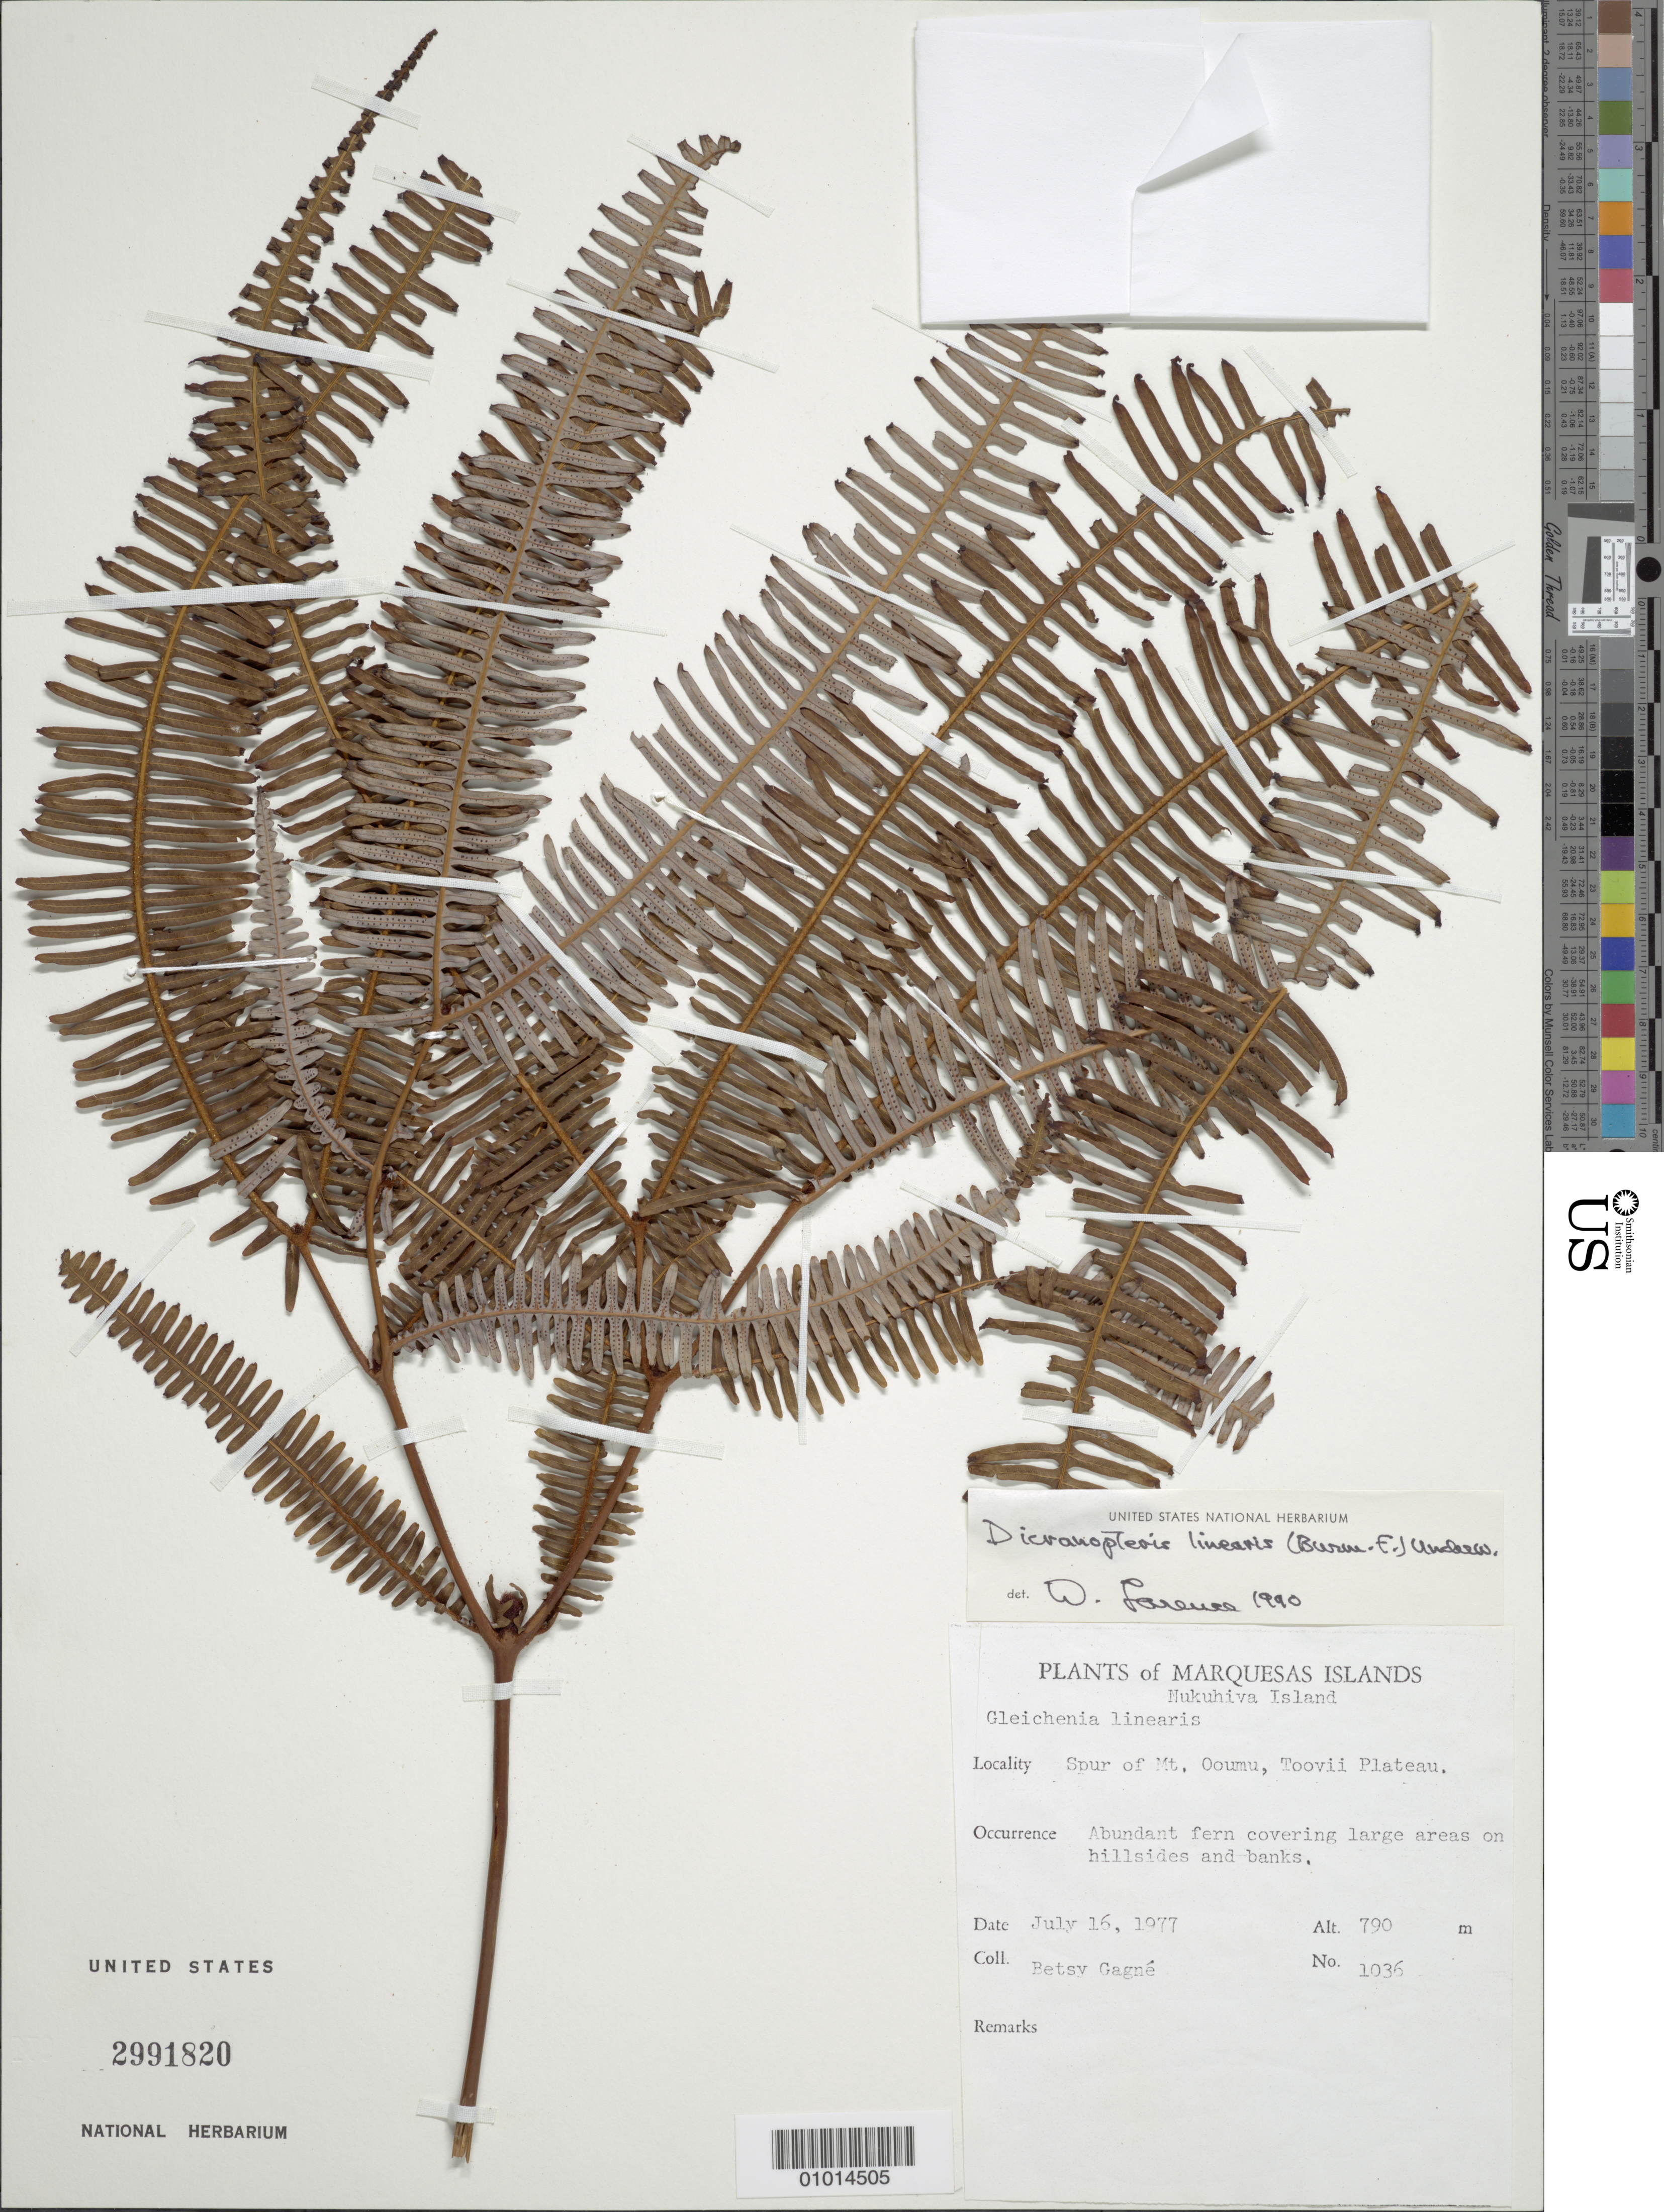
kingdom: Plantae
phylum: Tracheophyta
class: Polypodiopsida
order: Gleicheniales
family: Gleicheniaceae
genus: Dicranopteris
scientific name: Dicranopteris linearis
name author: (Burm. f.) Underw.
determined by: Lorence, David H., (PTBG), National Tropical Botanical Garden (UNITED STATES)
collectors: B. H. Gagné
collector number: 1036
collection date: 1977-07-16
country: French Polynesia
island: Nuku Hiva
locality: Toovii Plateau, spur of Mt. Ooumu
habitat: Covering large areas on hillsides and banks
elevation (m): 790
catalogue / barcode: US 2991820